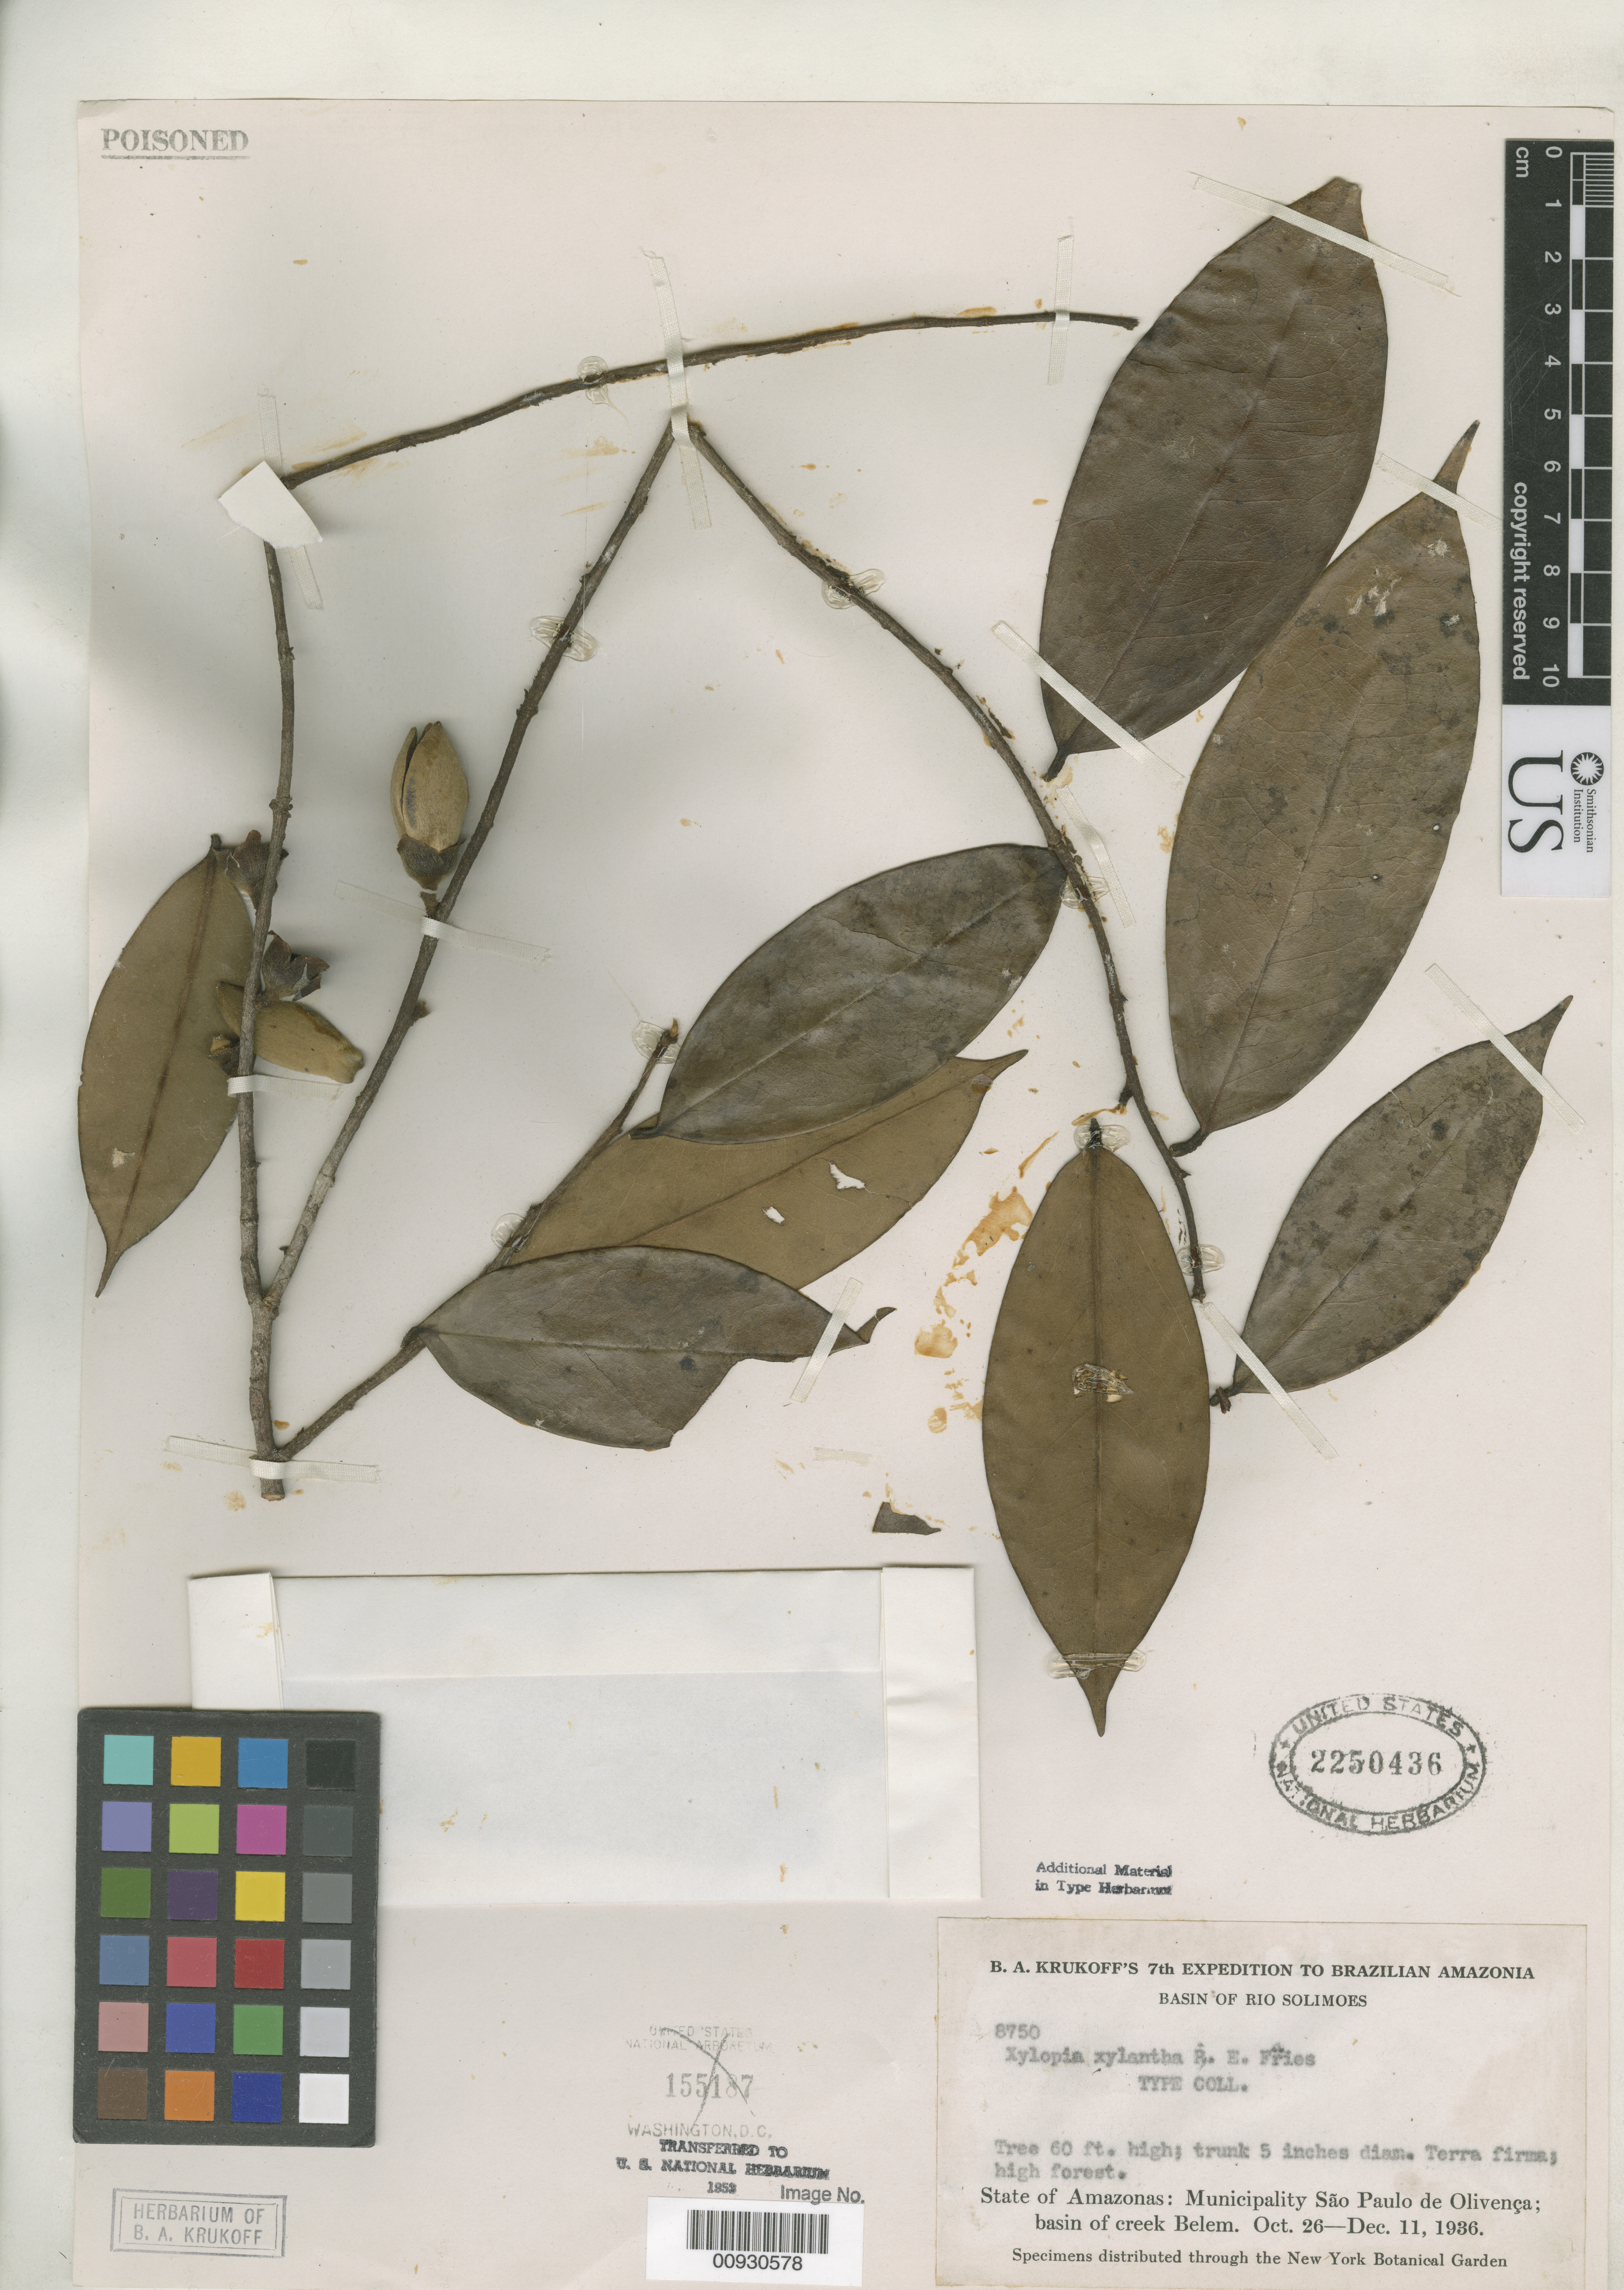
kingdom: Plantae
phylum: Tracheophyta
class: Magnoliopsida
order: Magnoliales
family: Annonaceae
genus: Xylopia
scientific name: Xylopia xylantha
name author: R.E. Fr.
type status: Isotype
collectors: B. A. Krukoff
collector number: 8750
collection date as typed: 26 Oct 1936 to 11 Dec 1936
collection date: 1936-10-26/1936-12-11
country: Brazil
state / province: Amazonas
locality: São Paolo de Oliveçna. Basin of Belem Creek.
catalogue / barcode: US 2250436